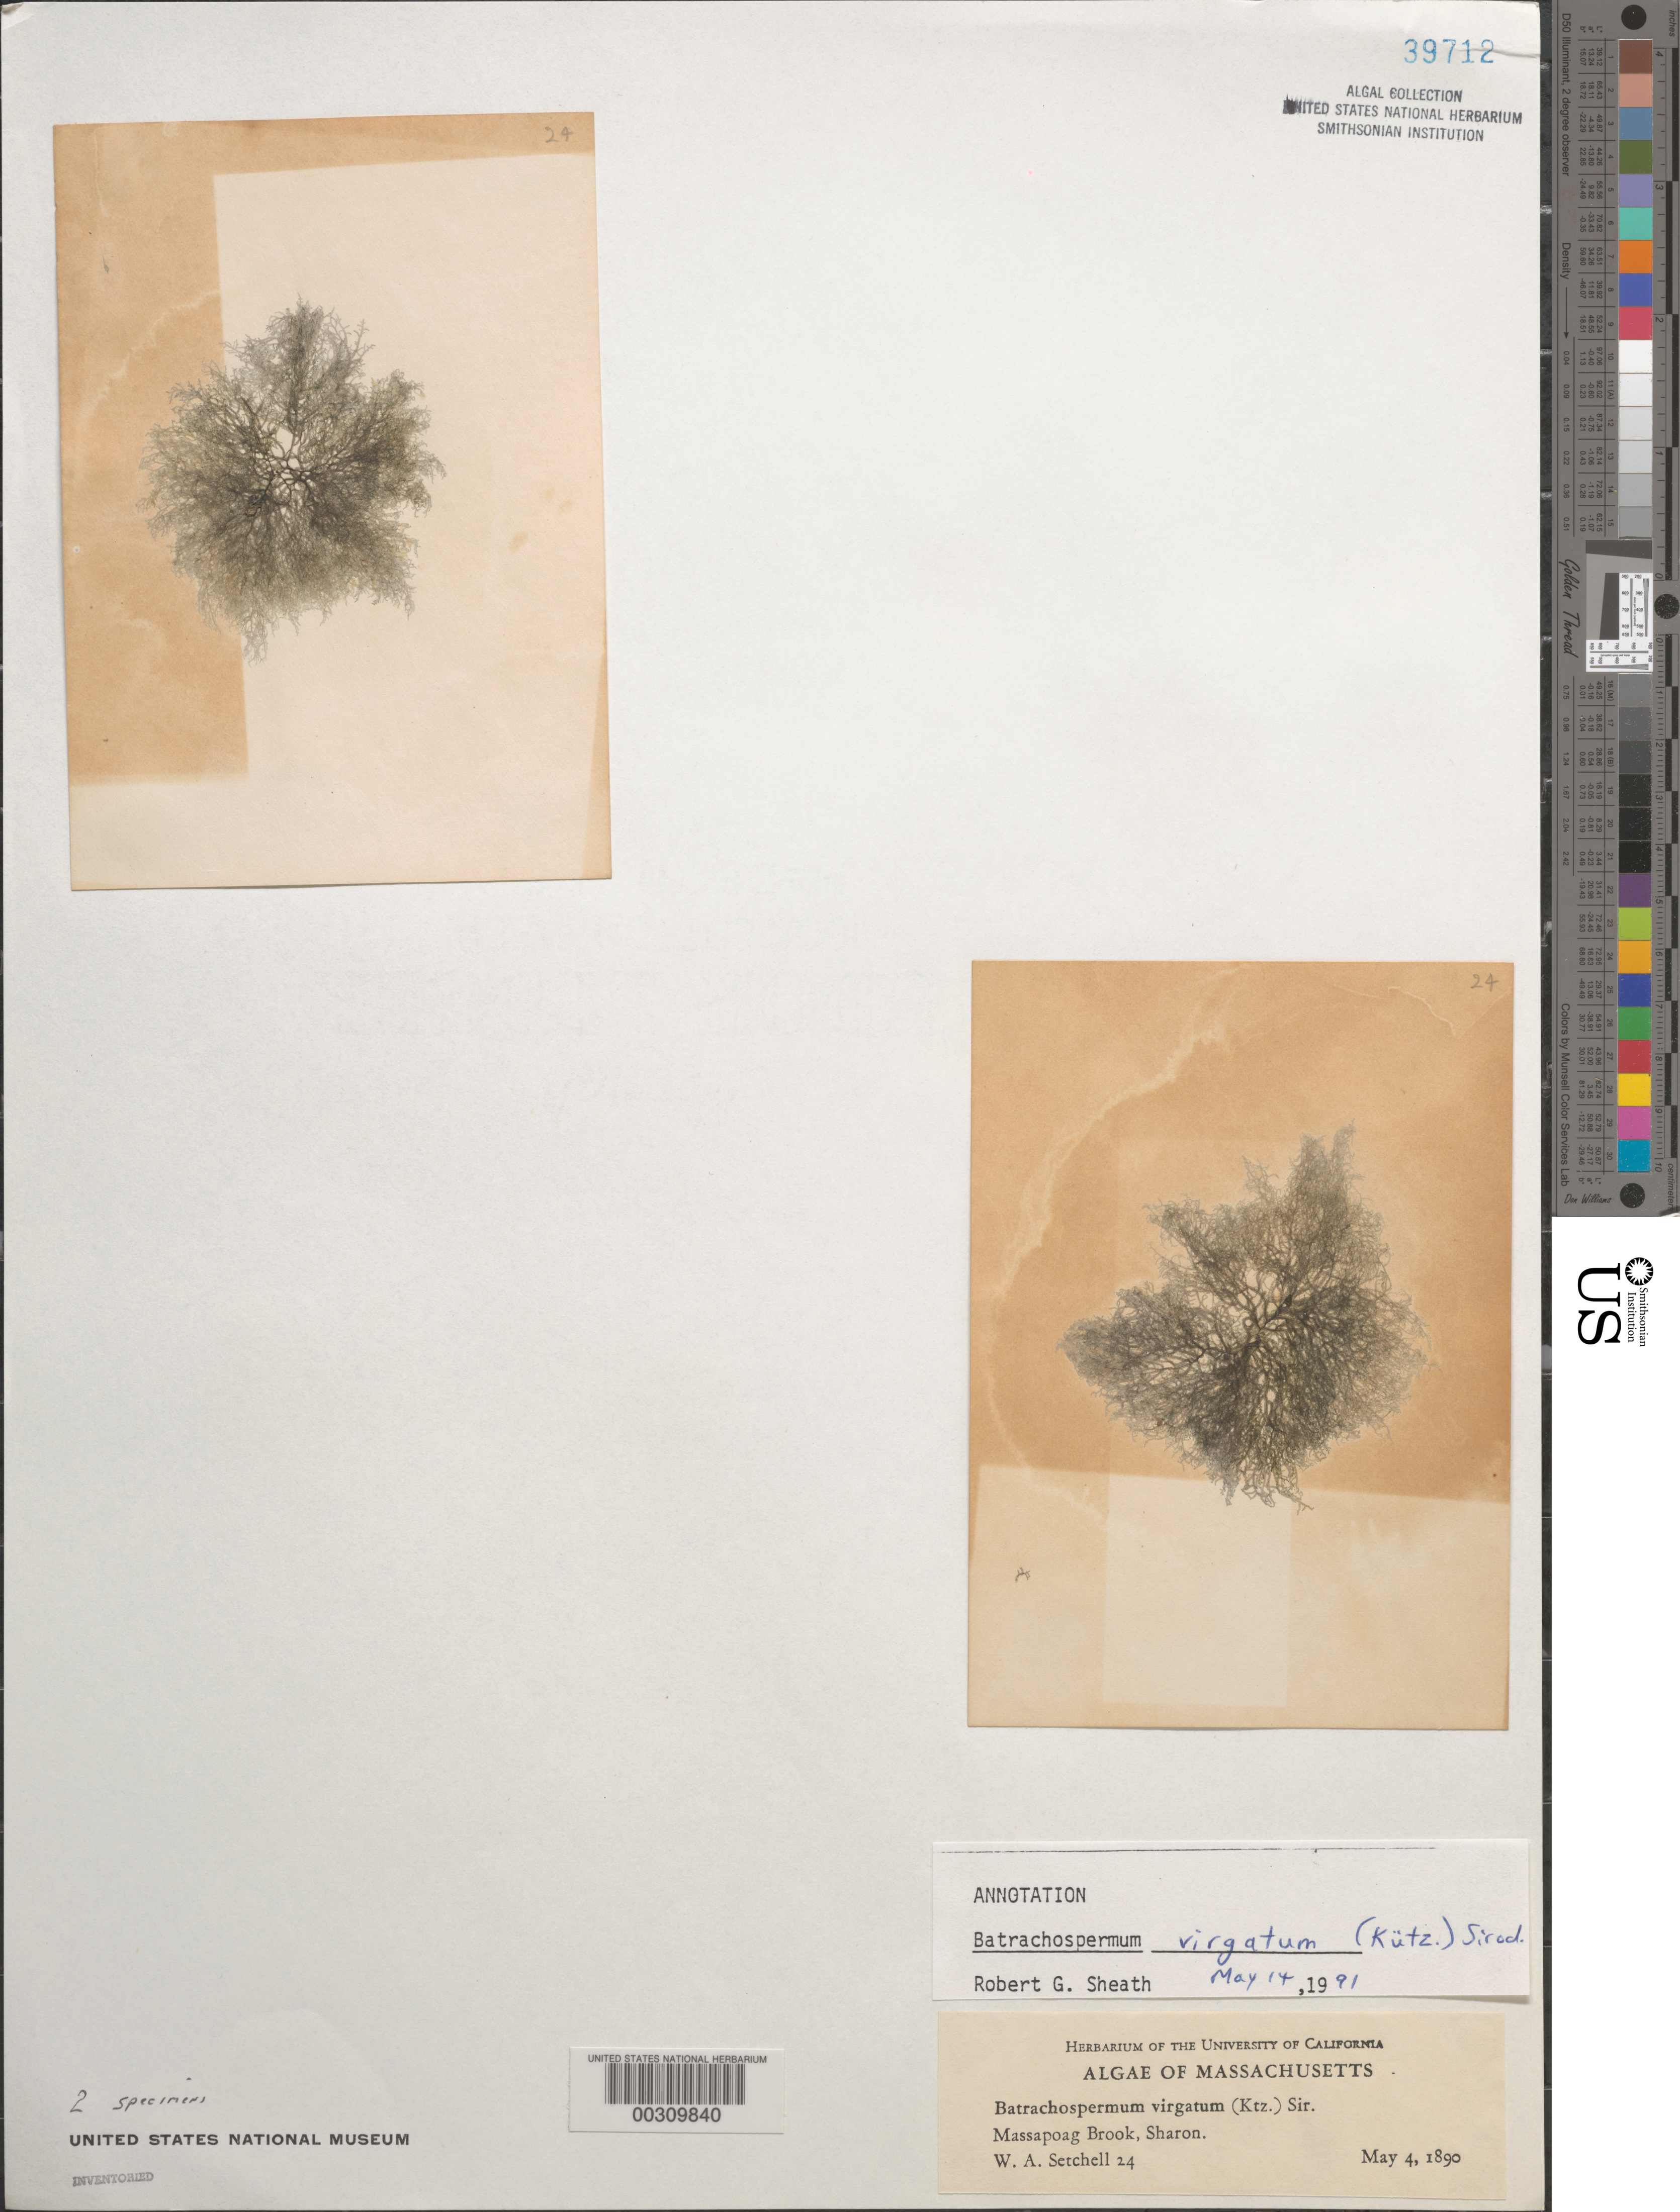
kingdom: Plantae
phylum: Rhodophyta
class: Florideophyceae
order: Batrachospermales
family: Batrachospermaceae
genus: Batrachospermum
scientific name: Batrachospermum virgatum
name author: (Kütz.) Sirodot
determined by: Sheath, R. G.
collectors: W. Setchell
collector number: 24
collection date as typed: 04 May 1890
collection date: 1890-05-04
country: United States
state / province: Massachusetts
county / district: Norfolk County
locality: Massapoag Brook, Sharon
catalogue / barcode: US 39712